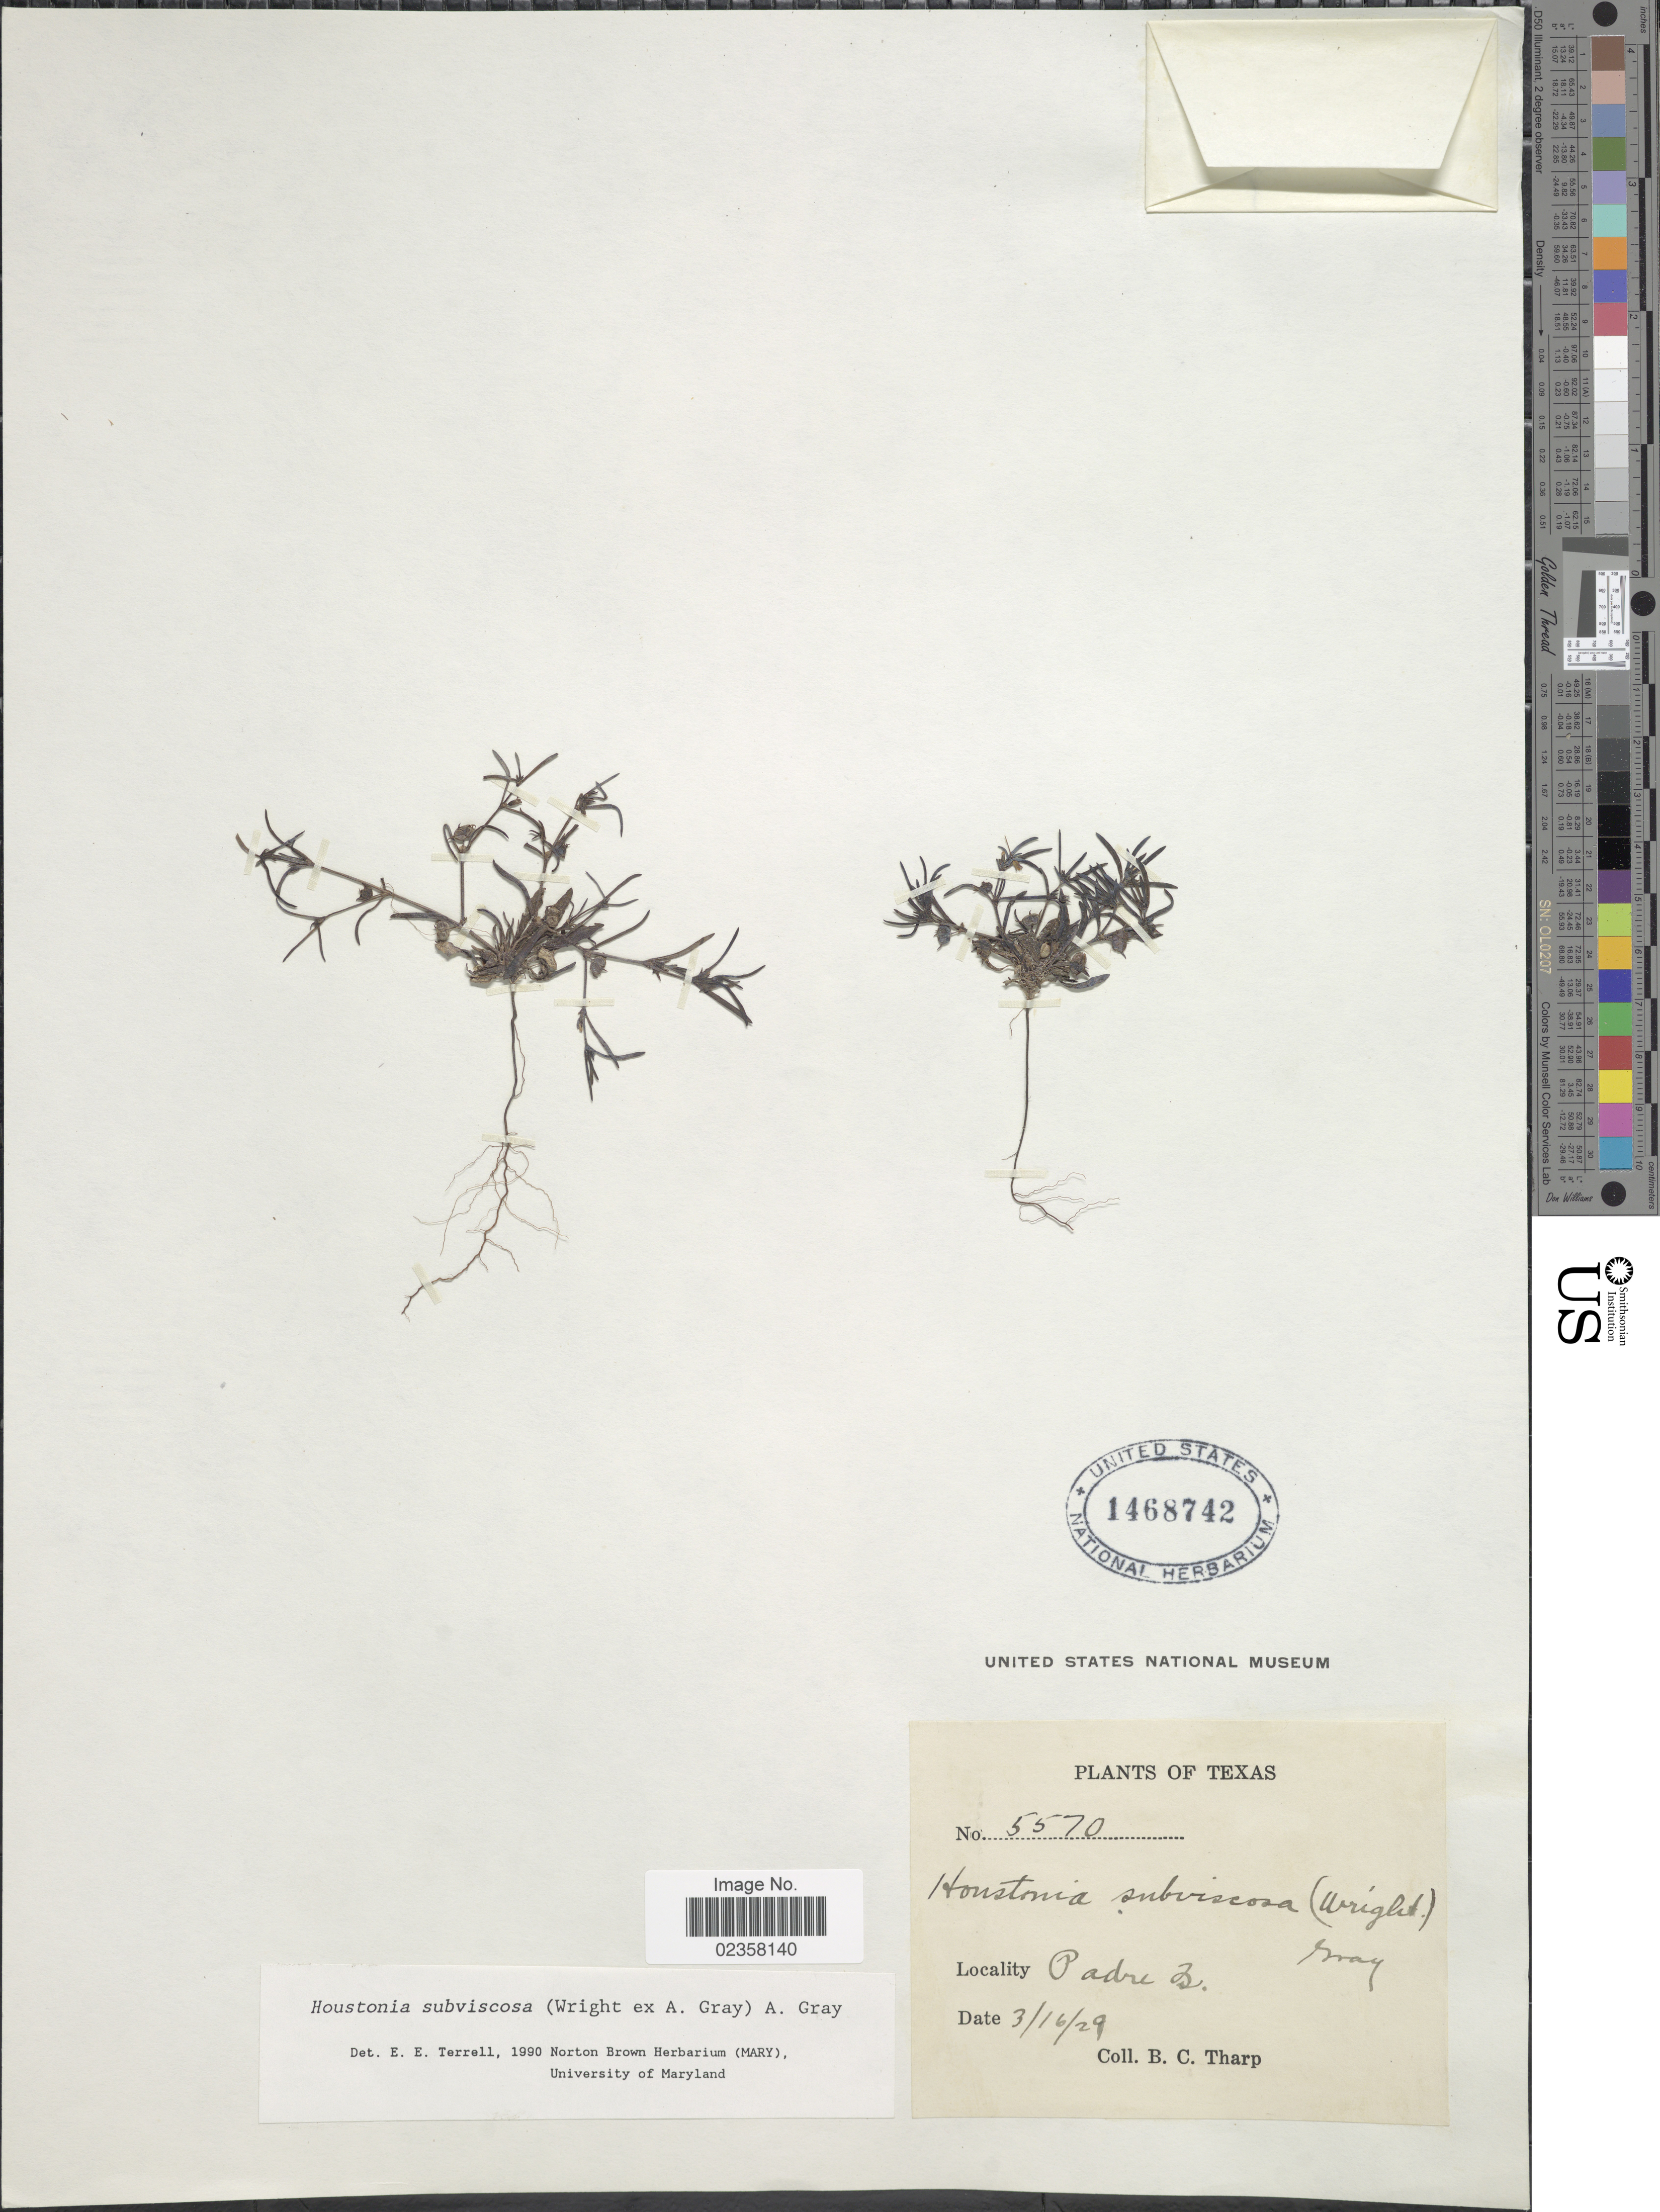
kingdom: Plantae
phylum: Tracheophyta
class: Magnoliopsida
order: Gentianales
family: Rubiaceae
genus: Houstonia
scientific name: Houstonia subviscosa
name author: (Wright ex A. Gray) A. Gray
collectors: B. C. Tharp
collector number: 5570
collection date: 1929-03-16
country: United States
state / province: Texas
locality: Padre Is.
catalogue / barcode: US 1468742